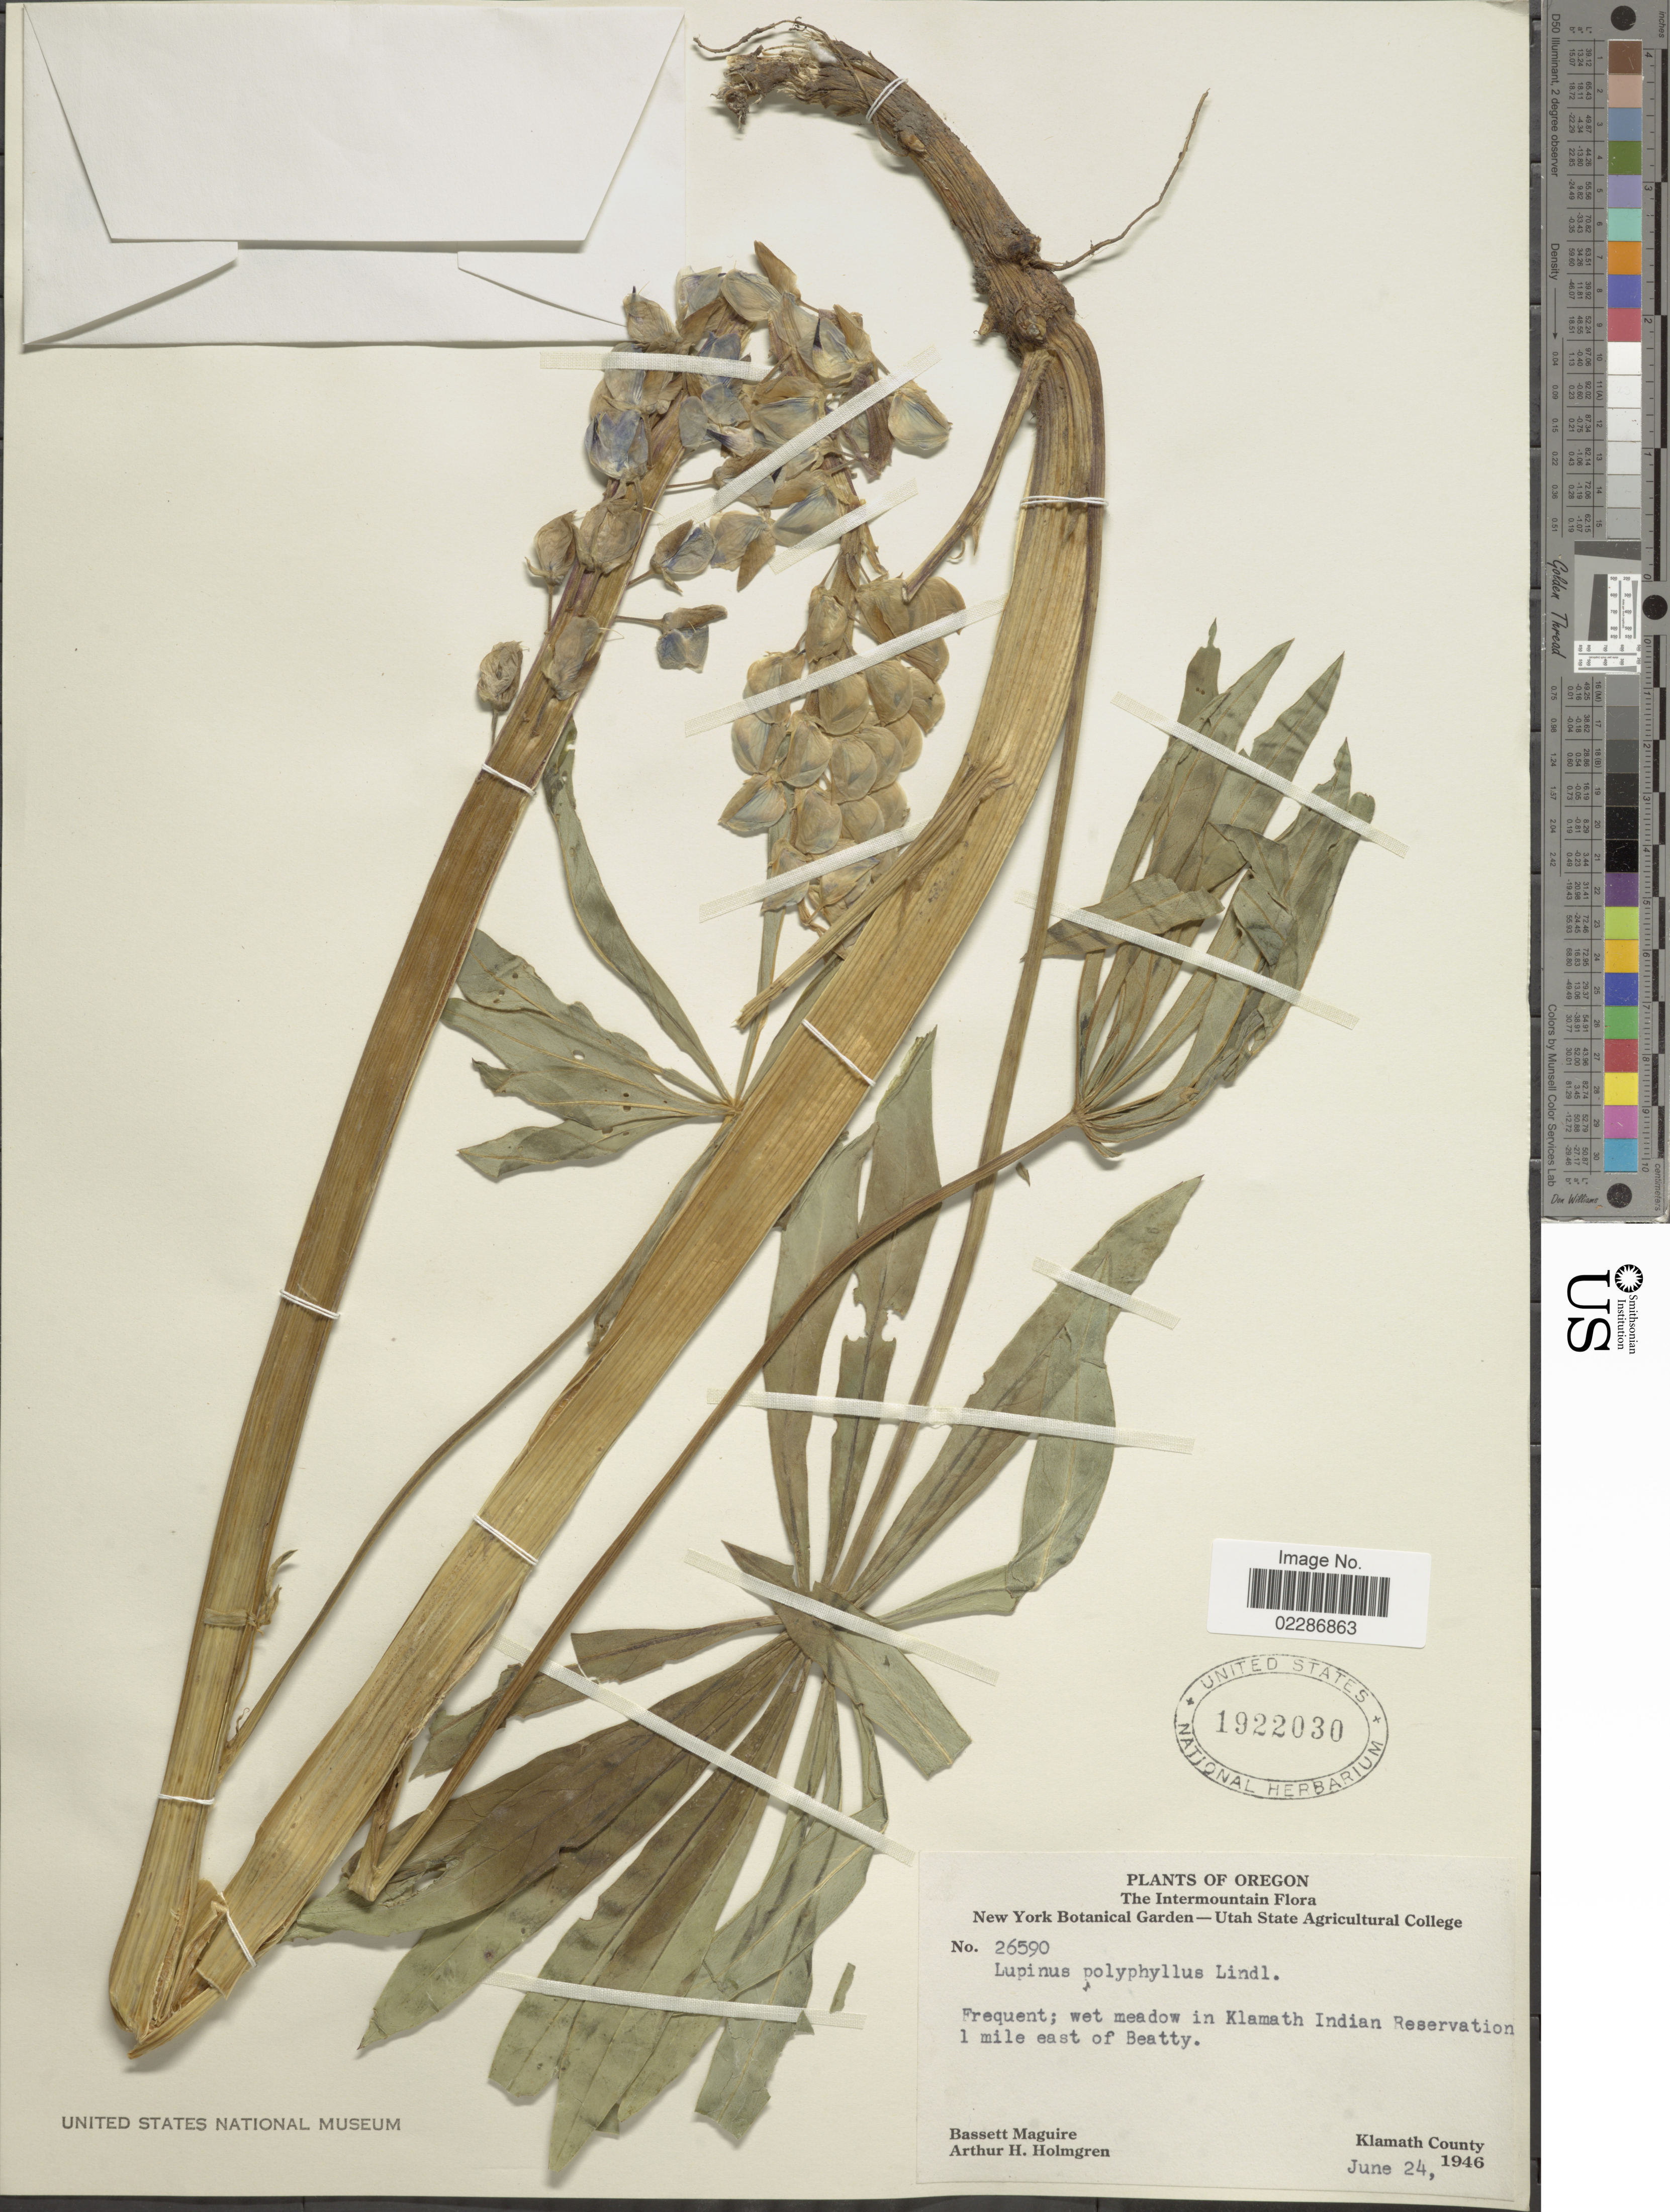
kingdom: Plantae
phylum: Tracheophyta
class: Magnoliopsida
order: Fabales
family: Fabaceae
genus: Lupinus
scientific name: Lupinus polyphyllus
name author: Lindl.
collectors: B. Maguire & A. H. Holmgren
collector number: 26590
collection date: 1946-06-24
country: United States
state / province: Oregon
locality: The Intermountain, Frequent; wet meadow in Klamath Indian Reservation 1 mile east of Beaty, Klamath County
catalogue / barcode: US 1922030